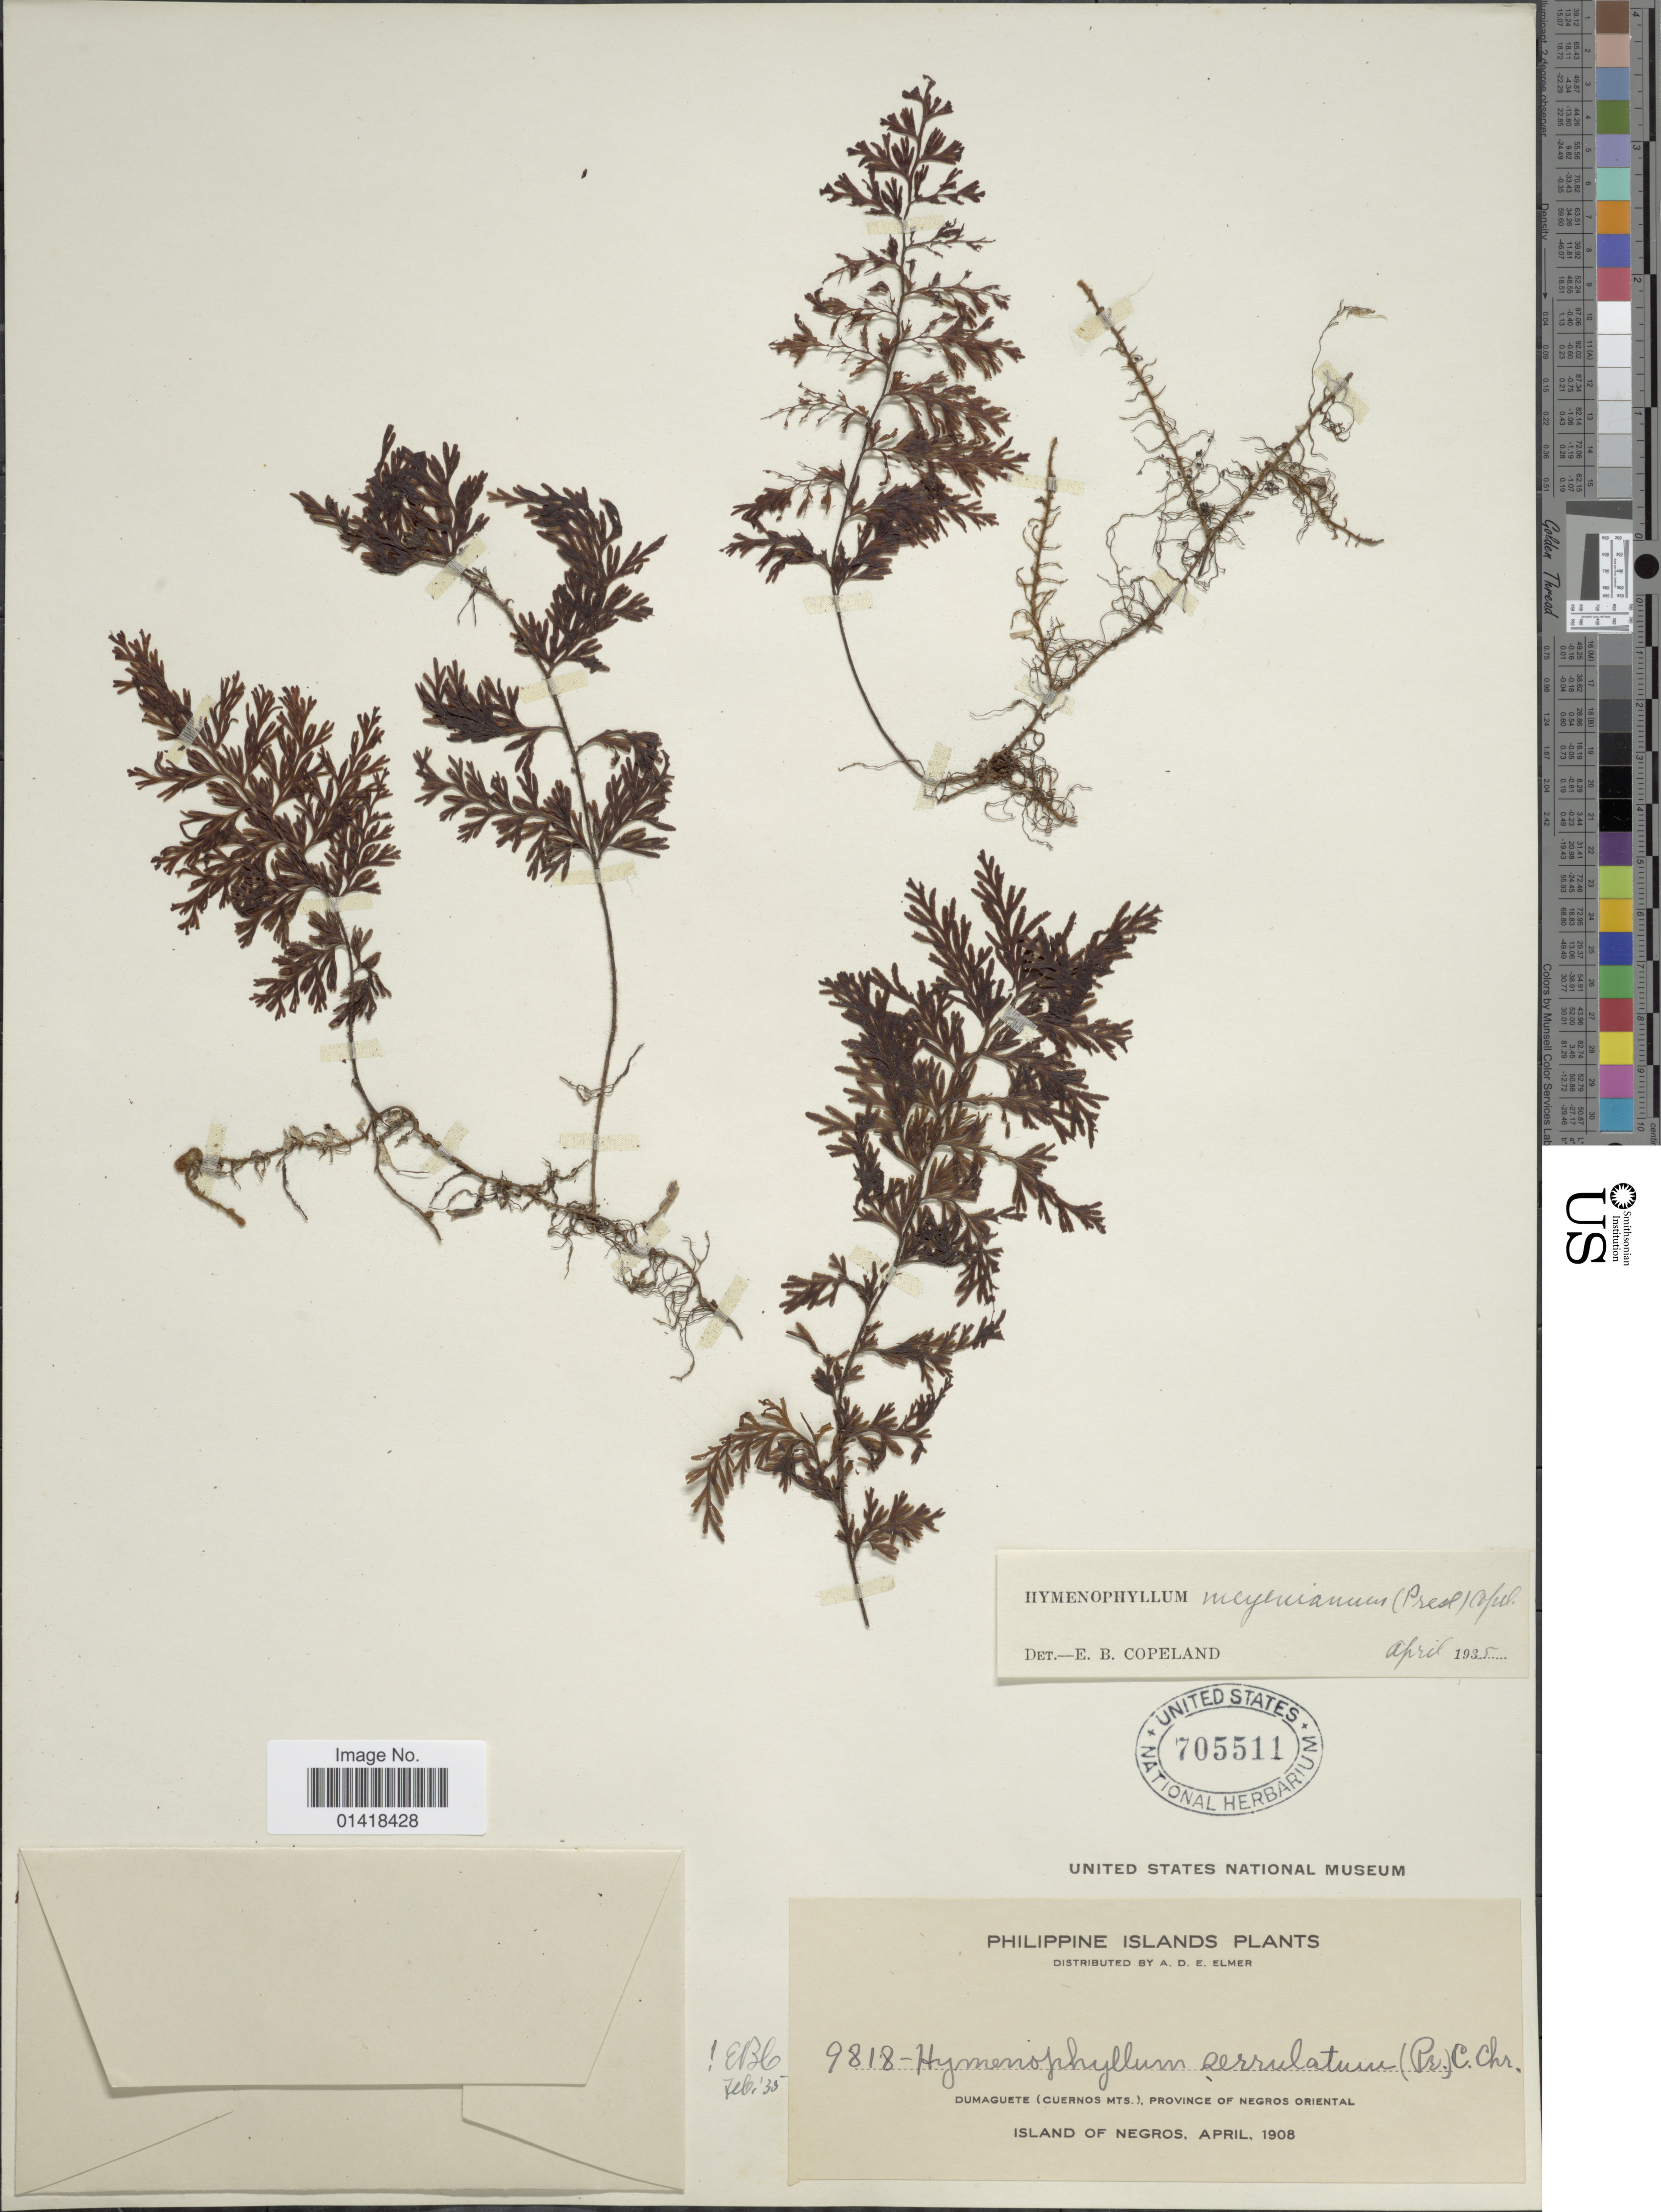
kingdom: Plantae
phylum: Tracheophyta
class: Polypodiopsida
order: Hymenophyllales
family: Hymenophyllaceae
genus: Hymenophyllum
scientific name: Hymenophyllum meyenianum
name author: (C. Presl) Copel.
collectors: A. D. E. Elmer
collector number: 9818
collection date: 1908-04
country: Philippines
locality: Philippine Islands. Dumaguete (Cuernos Mts. ) Proivince of Negros Oriental. Island of Negros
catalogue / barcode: US 705511